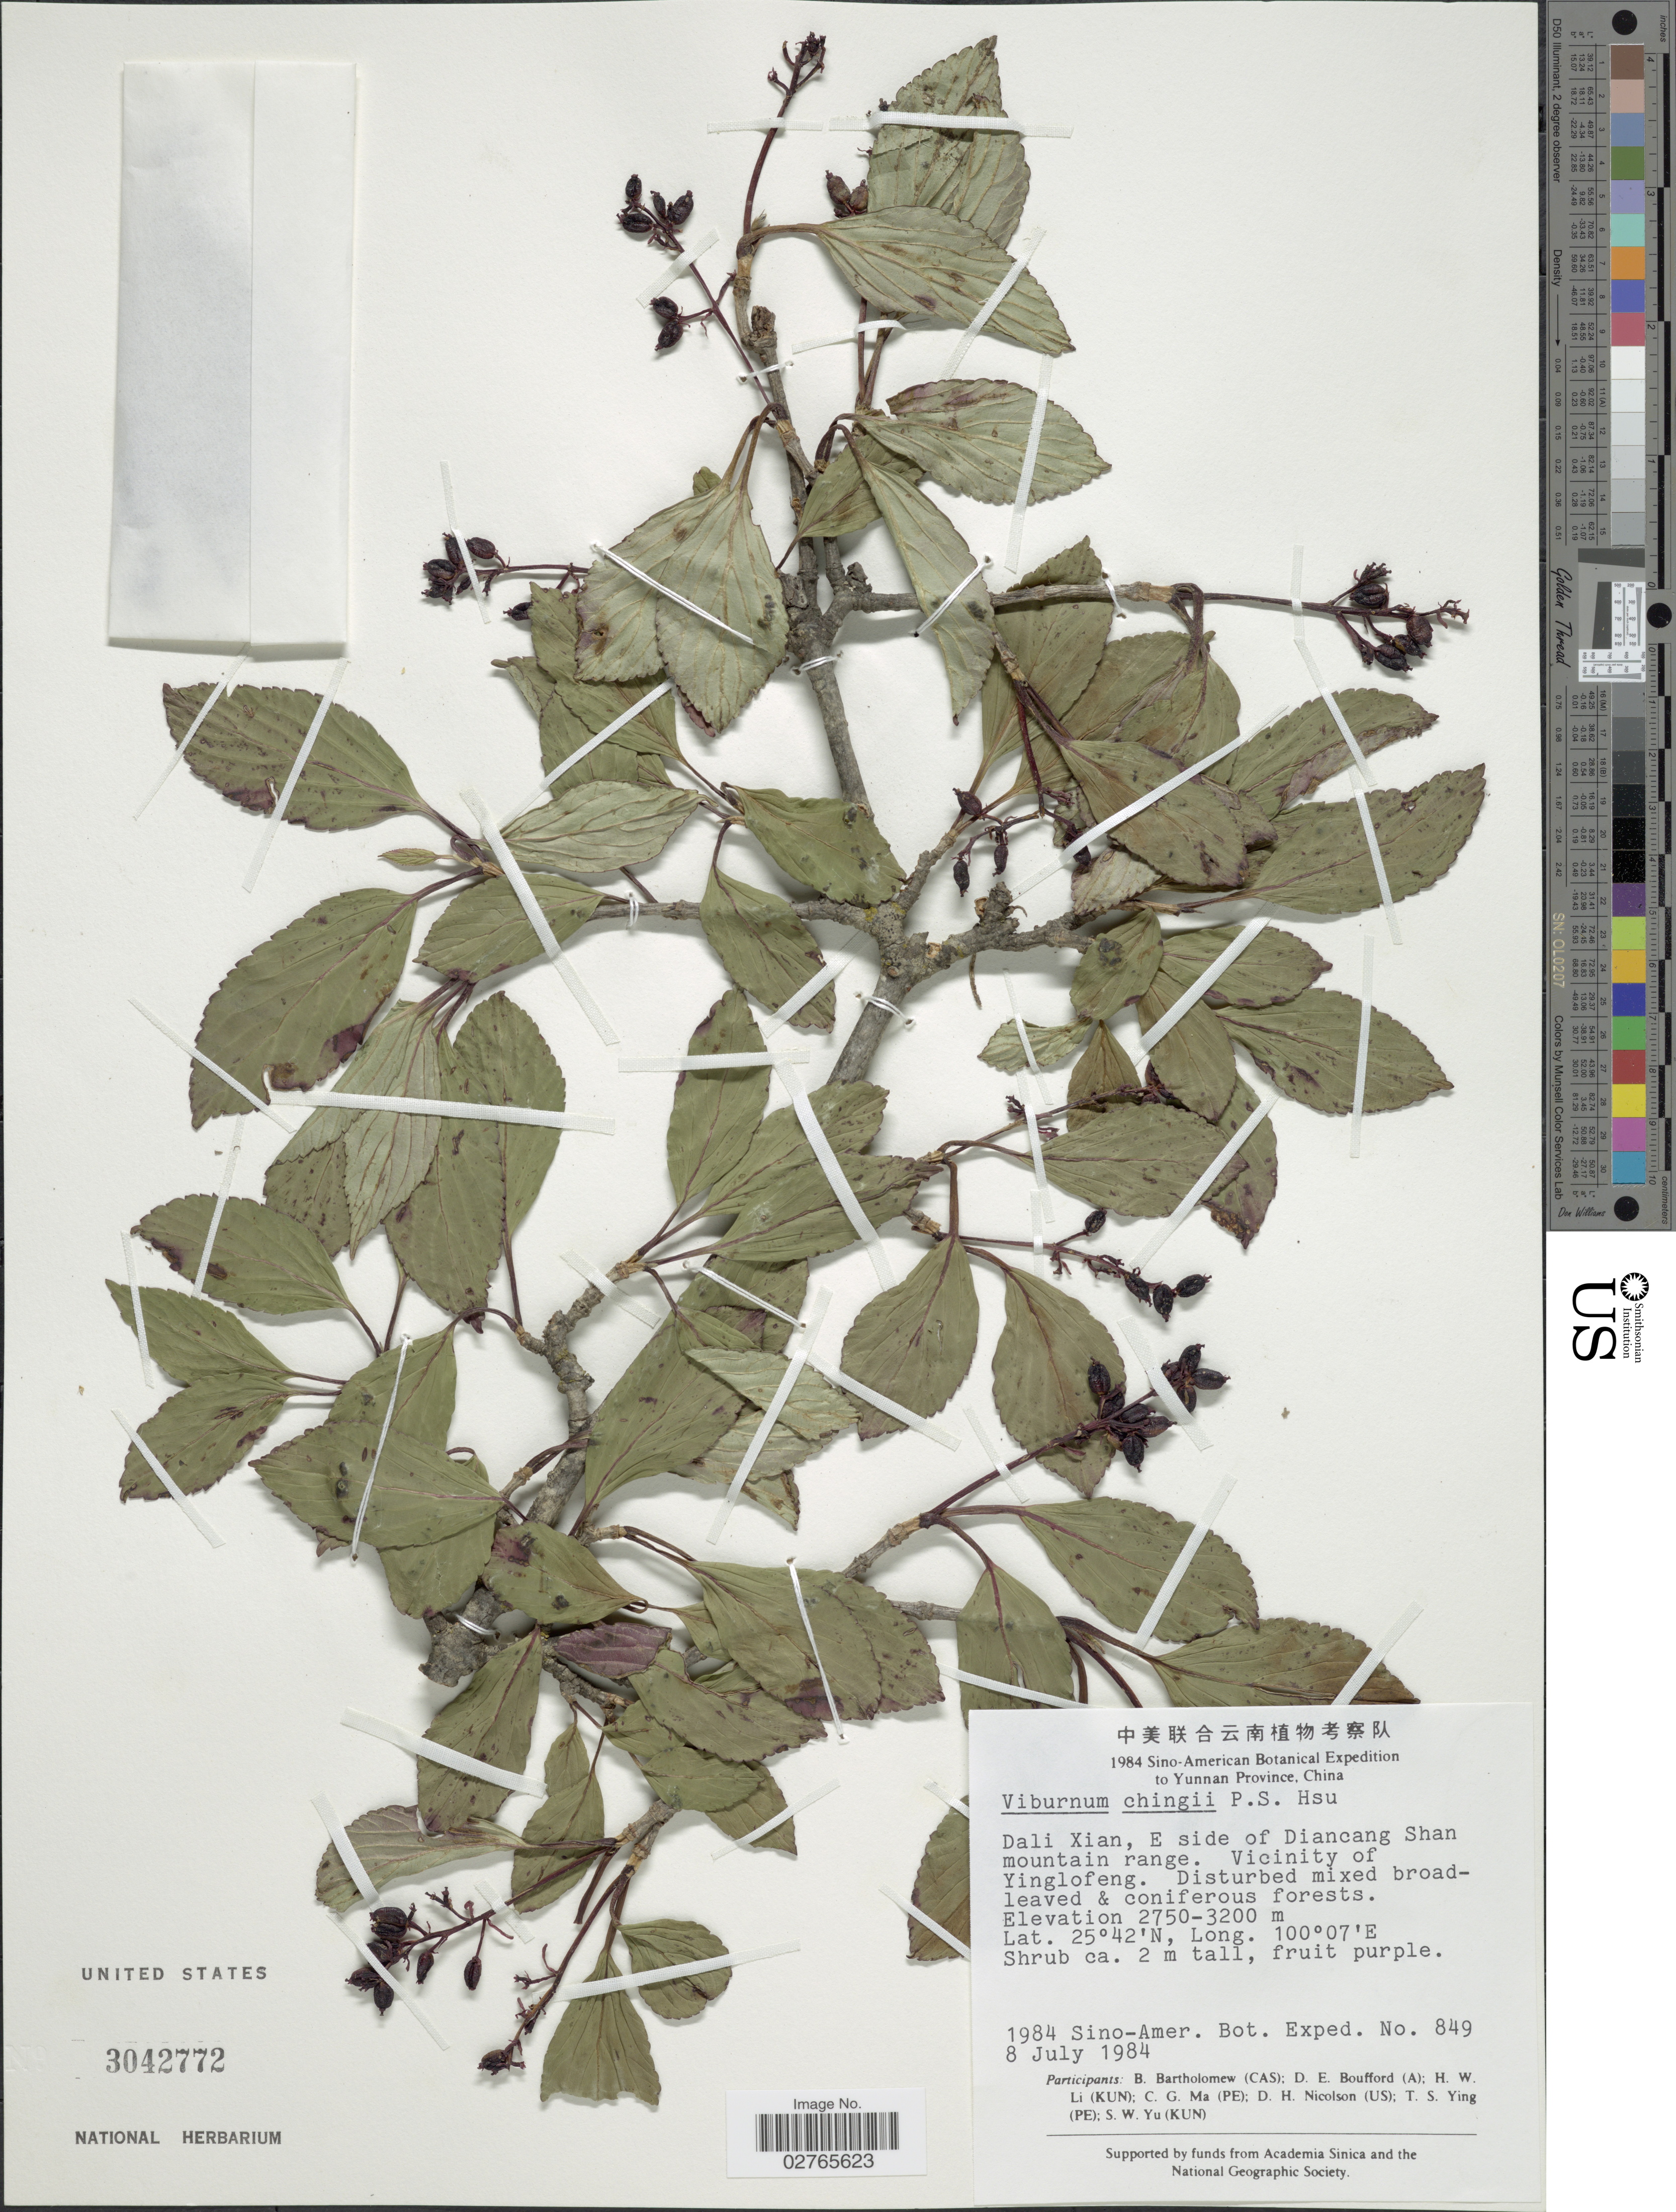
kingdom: Plantae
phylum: Tracheophyta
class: Magnoliopsida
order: Dipsacales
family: Viburnaceae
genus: Viburnum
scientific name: Viburnum chingii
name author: P.S. Hsu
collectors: Sino-Amer. Bot. Exped. 1984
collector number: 849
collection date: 1984-07-08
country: China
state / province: Yunnan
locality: Yunnan Province, Dali Xian, E side of Diancang Shan mountain range. Vicinity of Yinglofeng.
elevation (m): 2750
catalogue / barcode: US 3042772